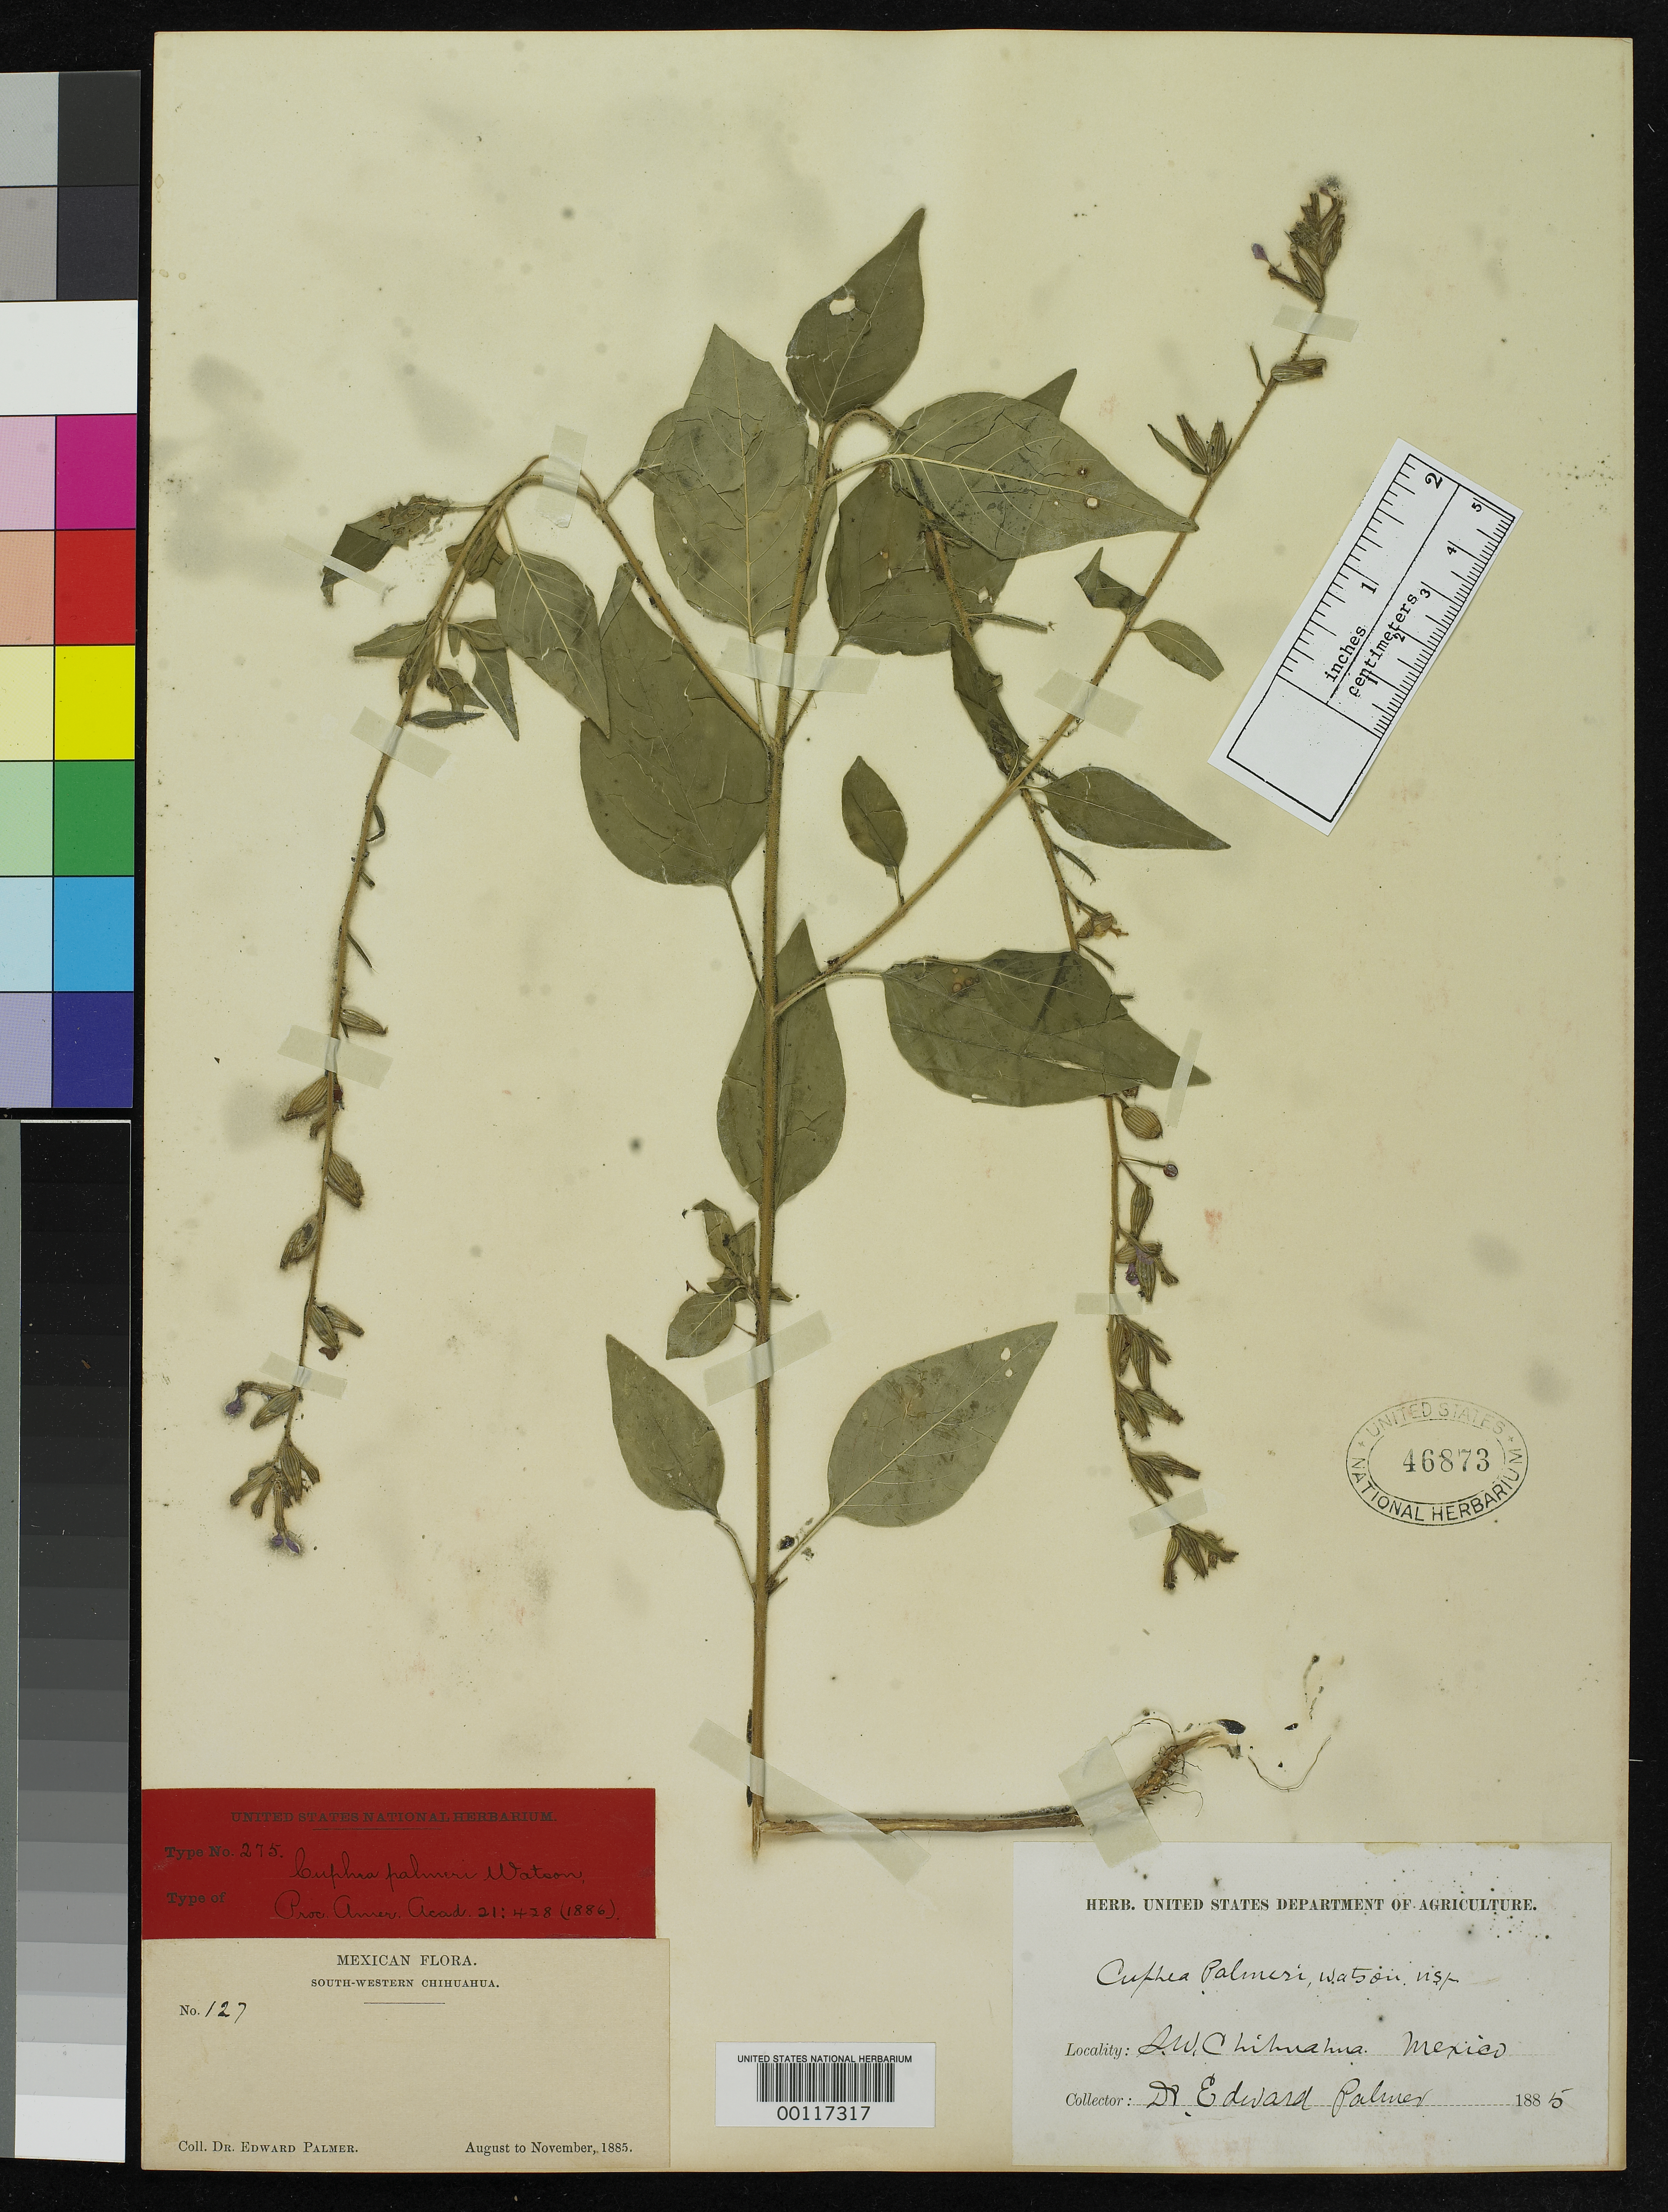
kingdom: Plantae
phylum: Tracheophyta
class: Magnoliopsida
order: Myrtales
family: Lythraceae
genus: Cuphea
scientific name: Cuphea palmeri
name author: S. Watson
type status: Type Collection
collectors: E. Palmer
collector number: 127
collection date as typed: Aug 1885 to -- Nov 1885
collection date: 1885-08/1885-11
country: Mexico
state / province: Chihuahua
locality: South-western Chihuahua.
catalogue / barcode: US 46873